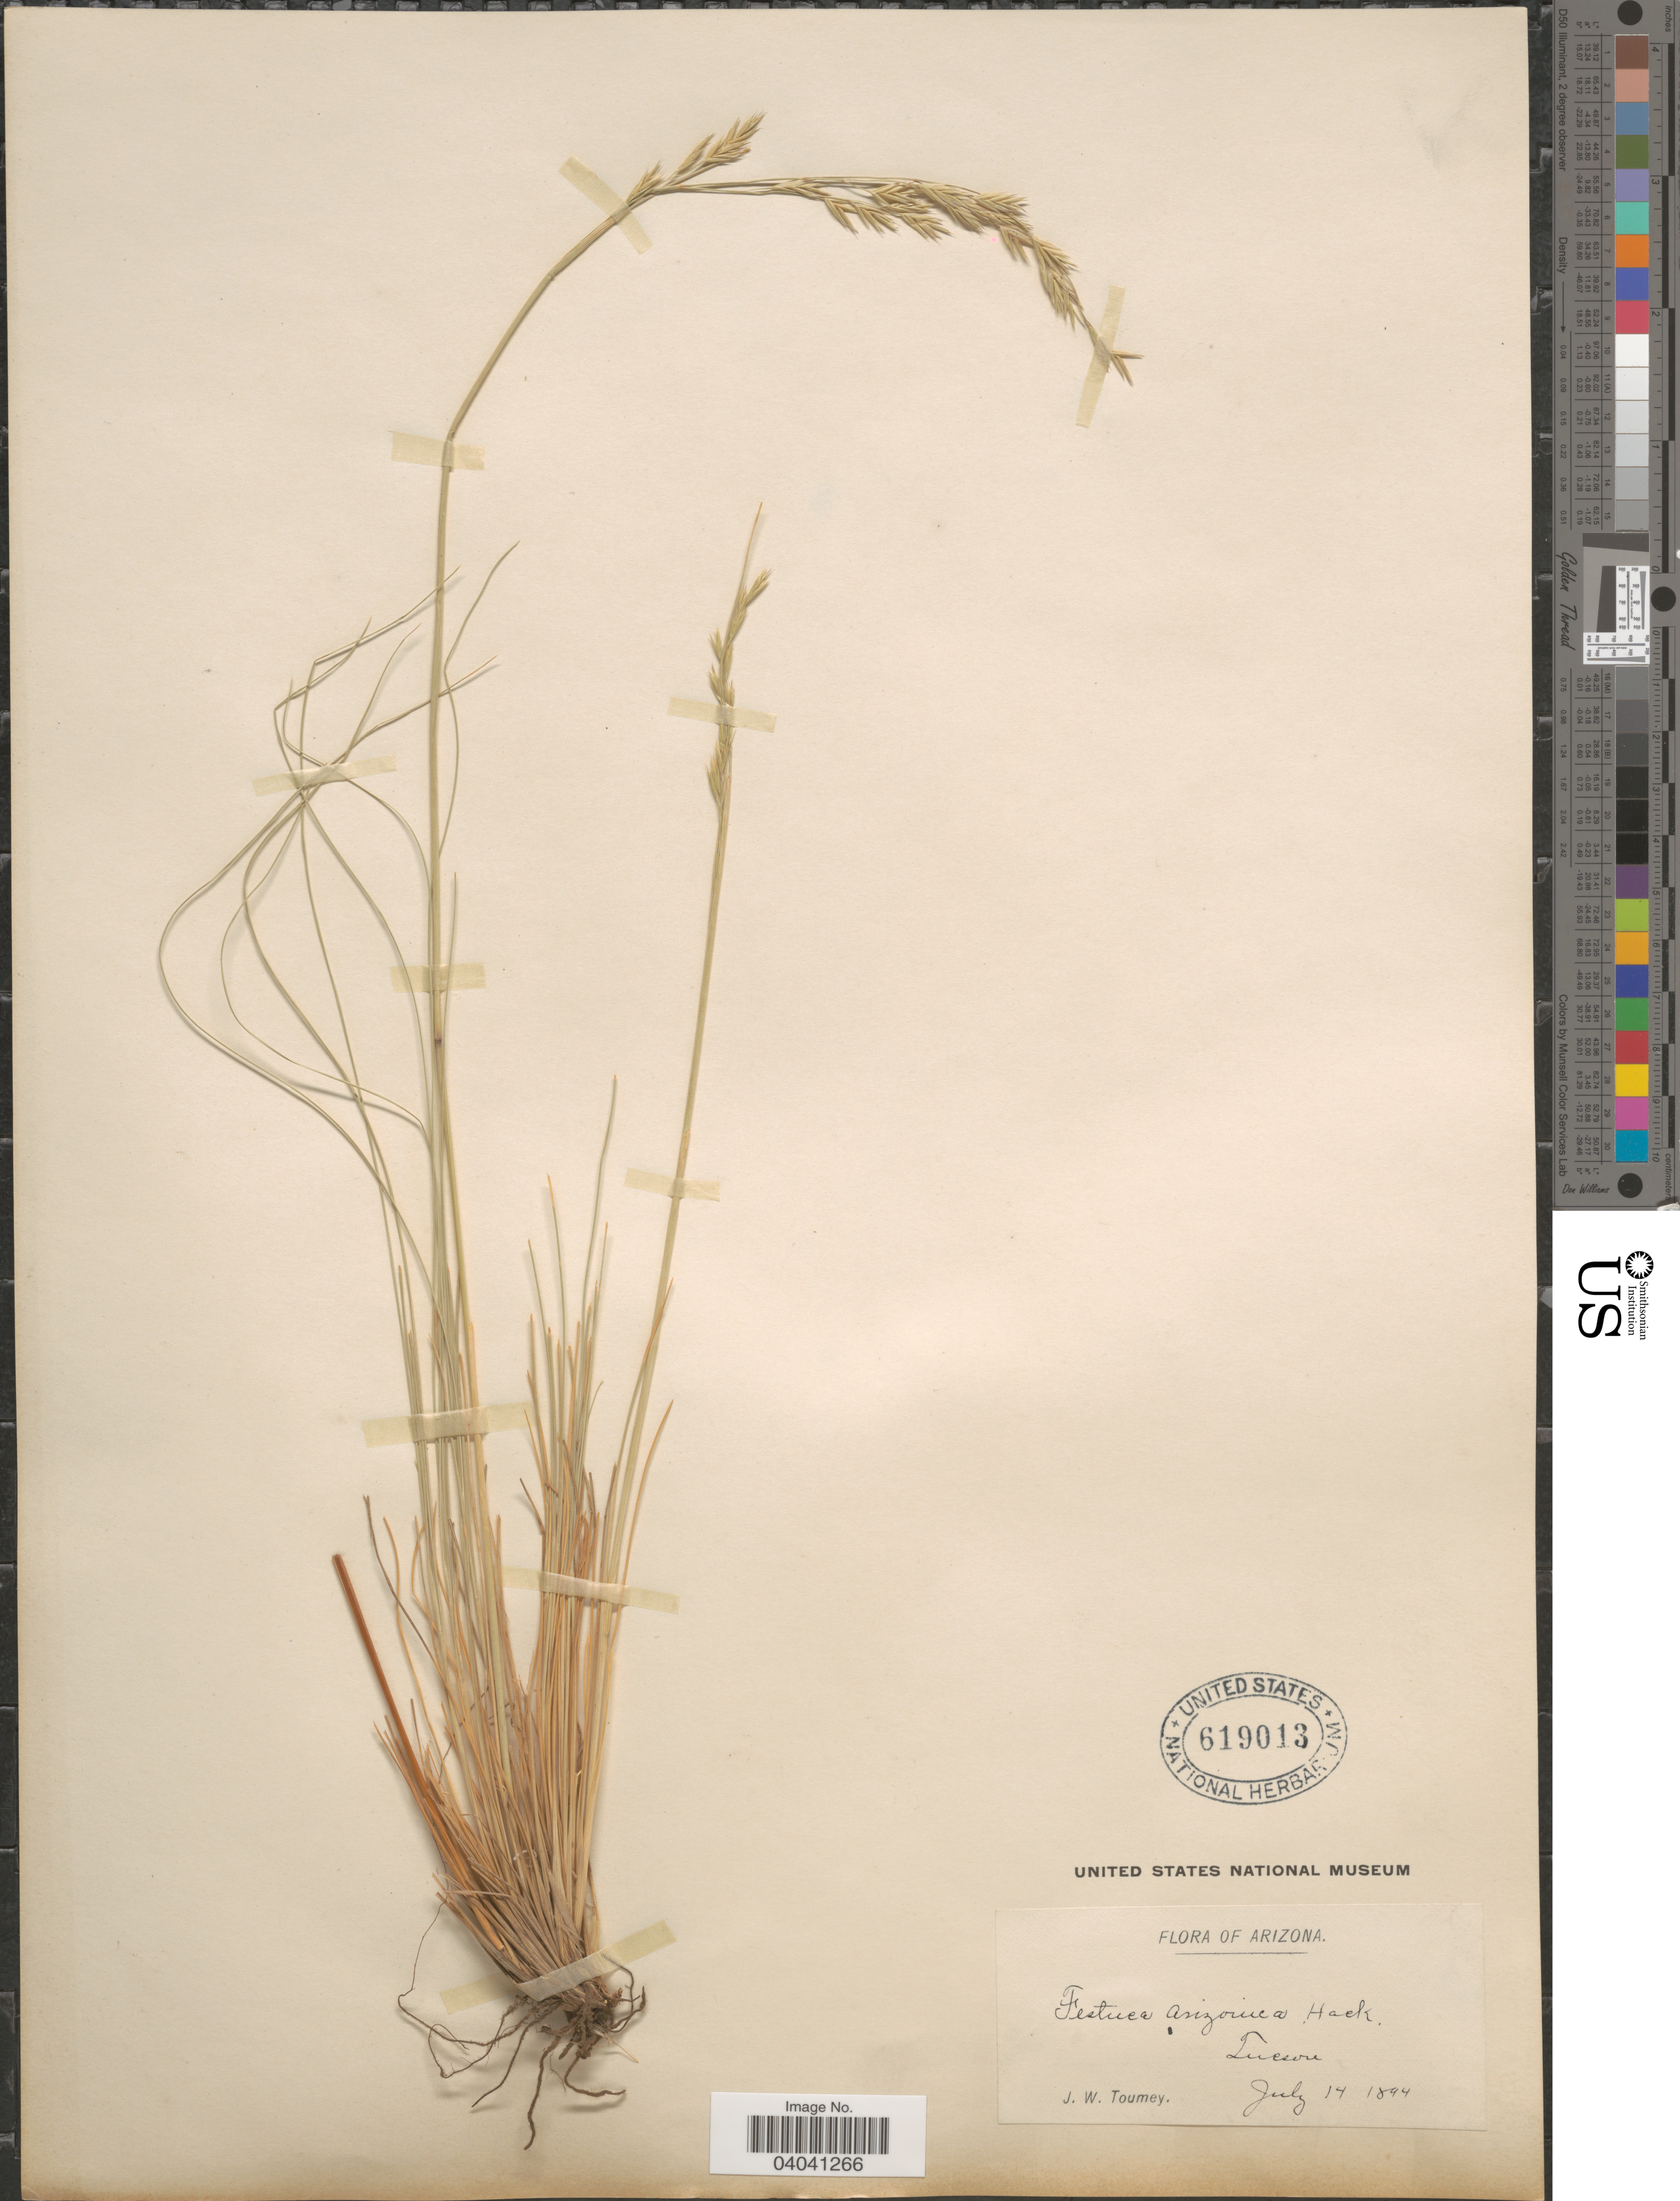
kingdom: Plantae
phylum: Tracheophyta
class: Liliopsida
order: Poales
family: Poaceae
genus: Festuca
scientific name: Festuca arizonica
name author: Vasey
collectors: J. W. Toumey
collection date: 1894-07-14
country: United States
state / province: Arizona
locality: Tucson.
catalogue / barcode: US 619013